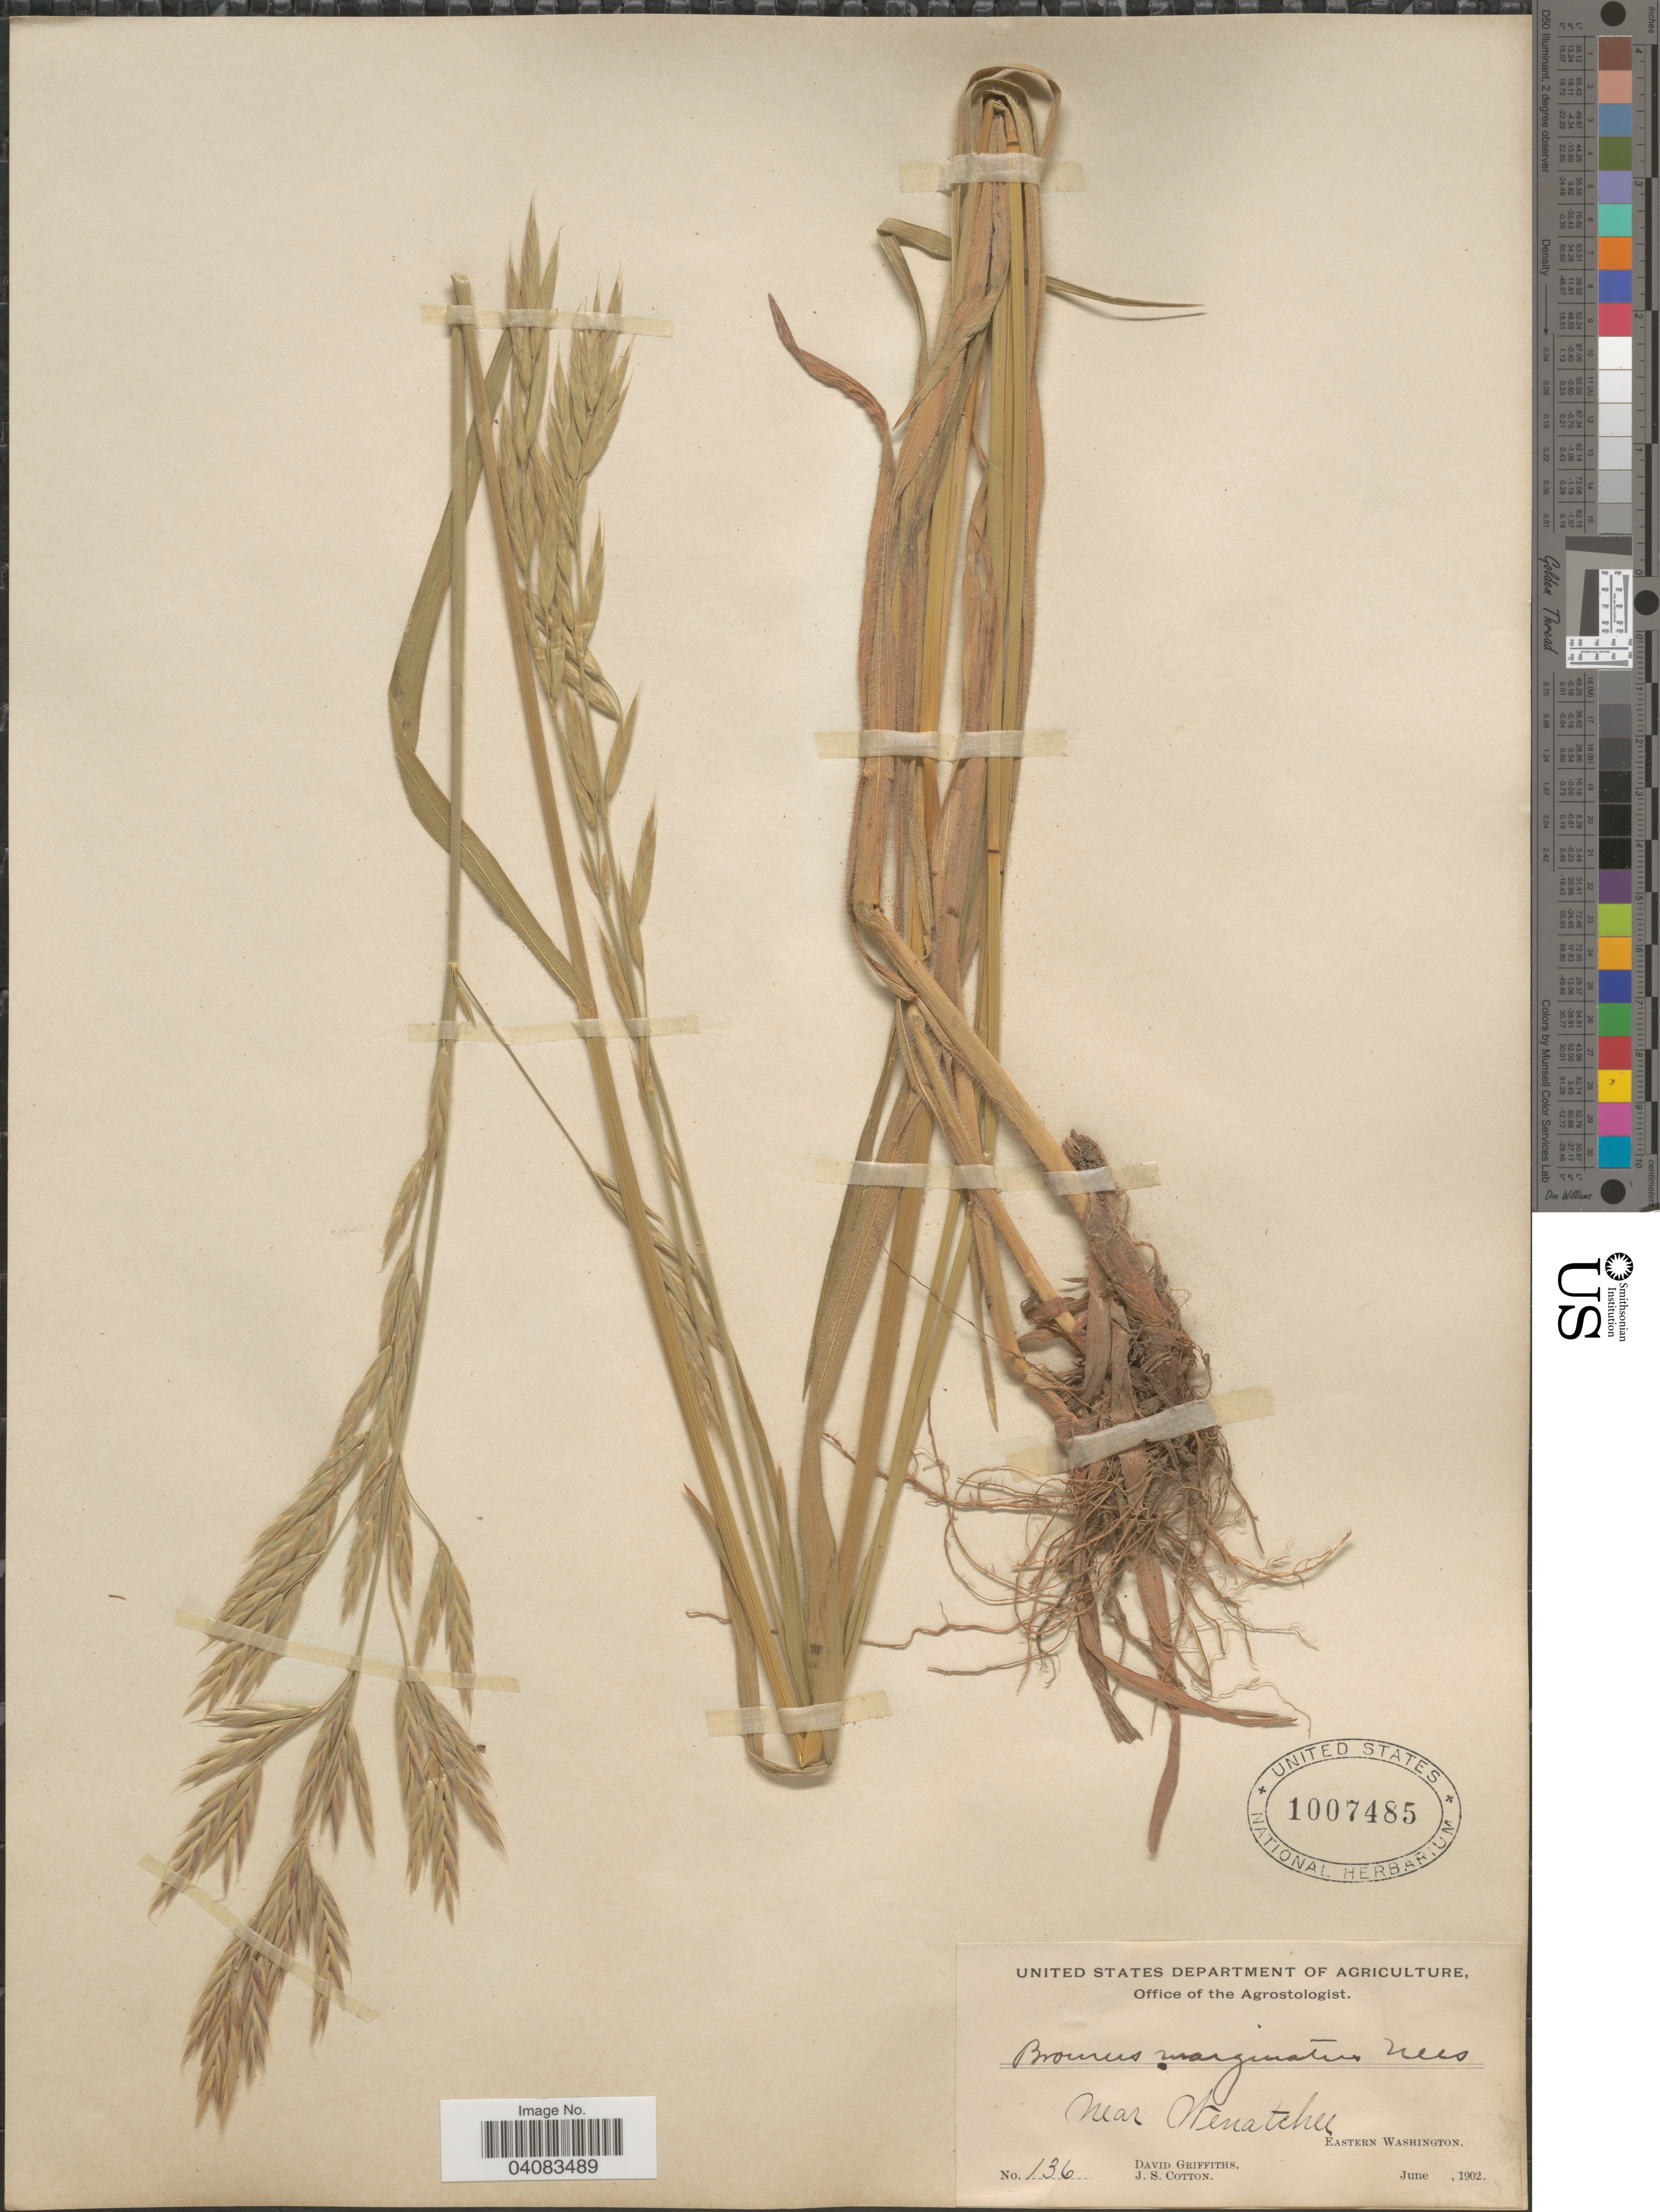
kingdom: Plantae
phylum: Tracheophyta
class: Liliopsida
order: Poales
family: Poaceae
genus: Bromus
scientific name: Bromus marginatus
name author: Nees ex Steud.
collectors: D. Griffiths & J. S. Cotton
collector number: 136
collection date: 1902-06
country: United States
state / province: Washington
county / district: Chelan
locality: Near Wenatchee. Eastern Washington.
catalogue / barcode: US 1007485